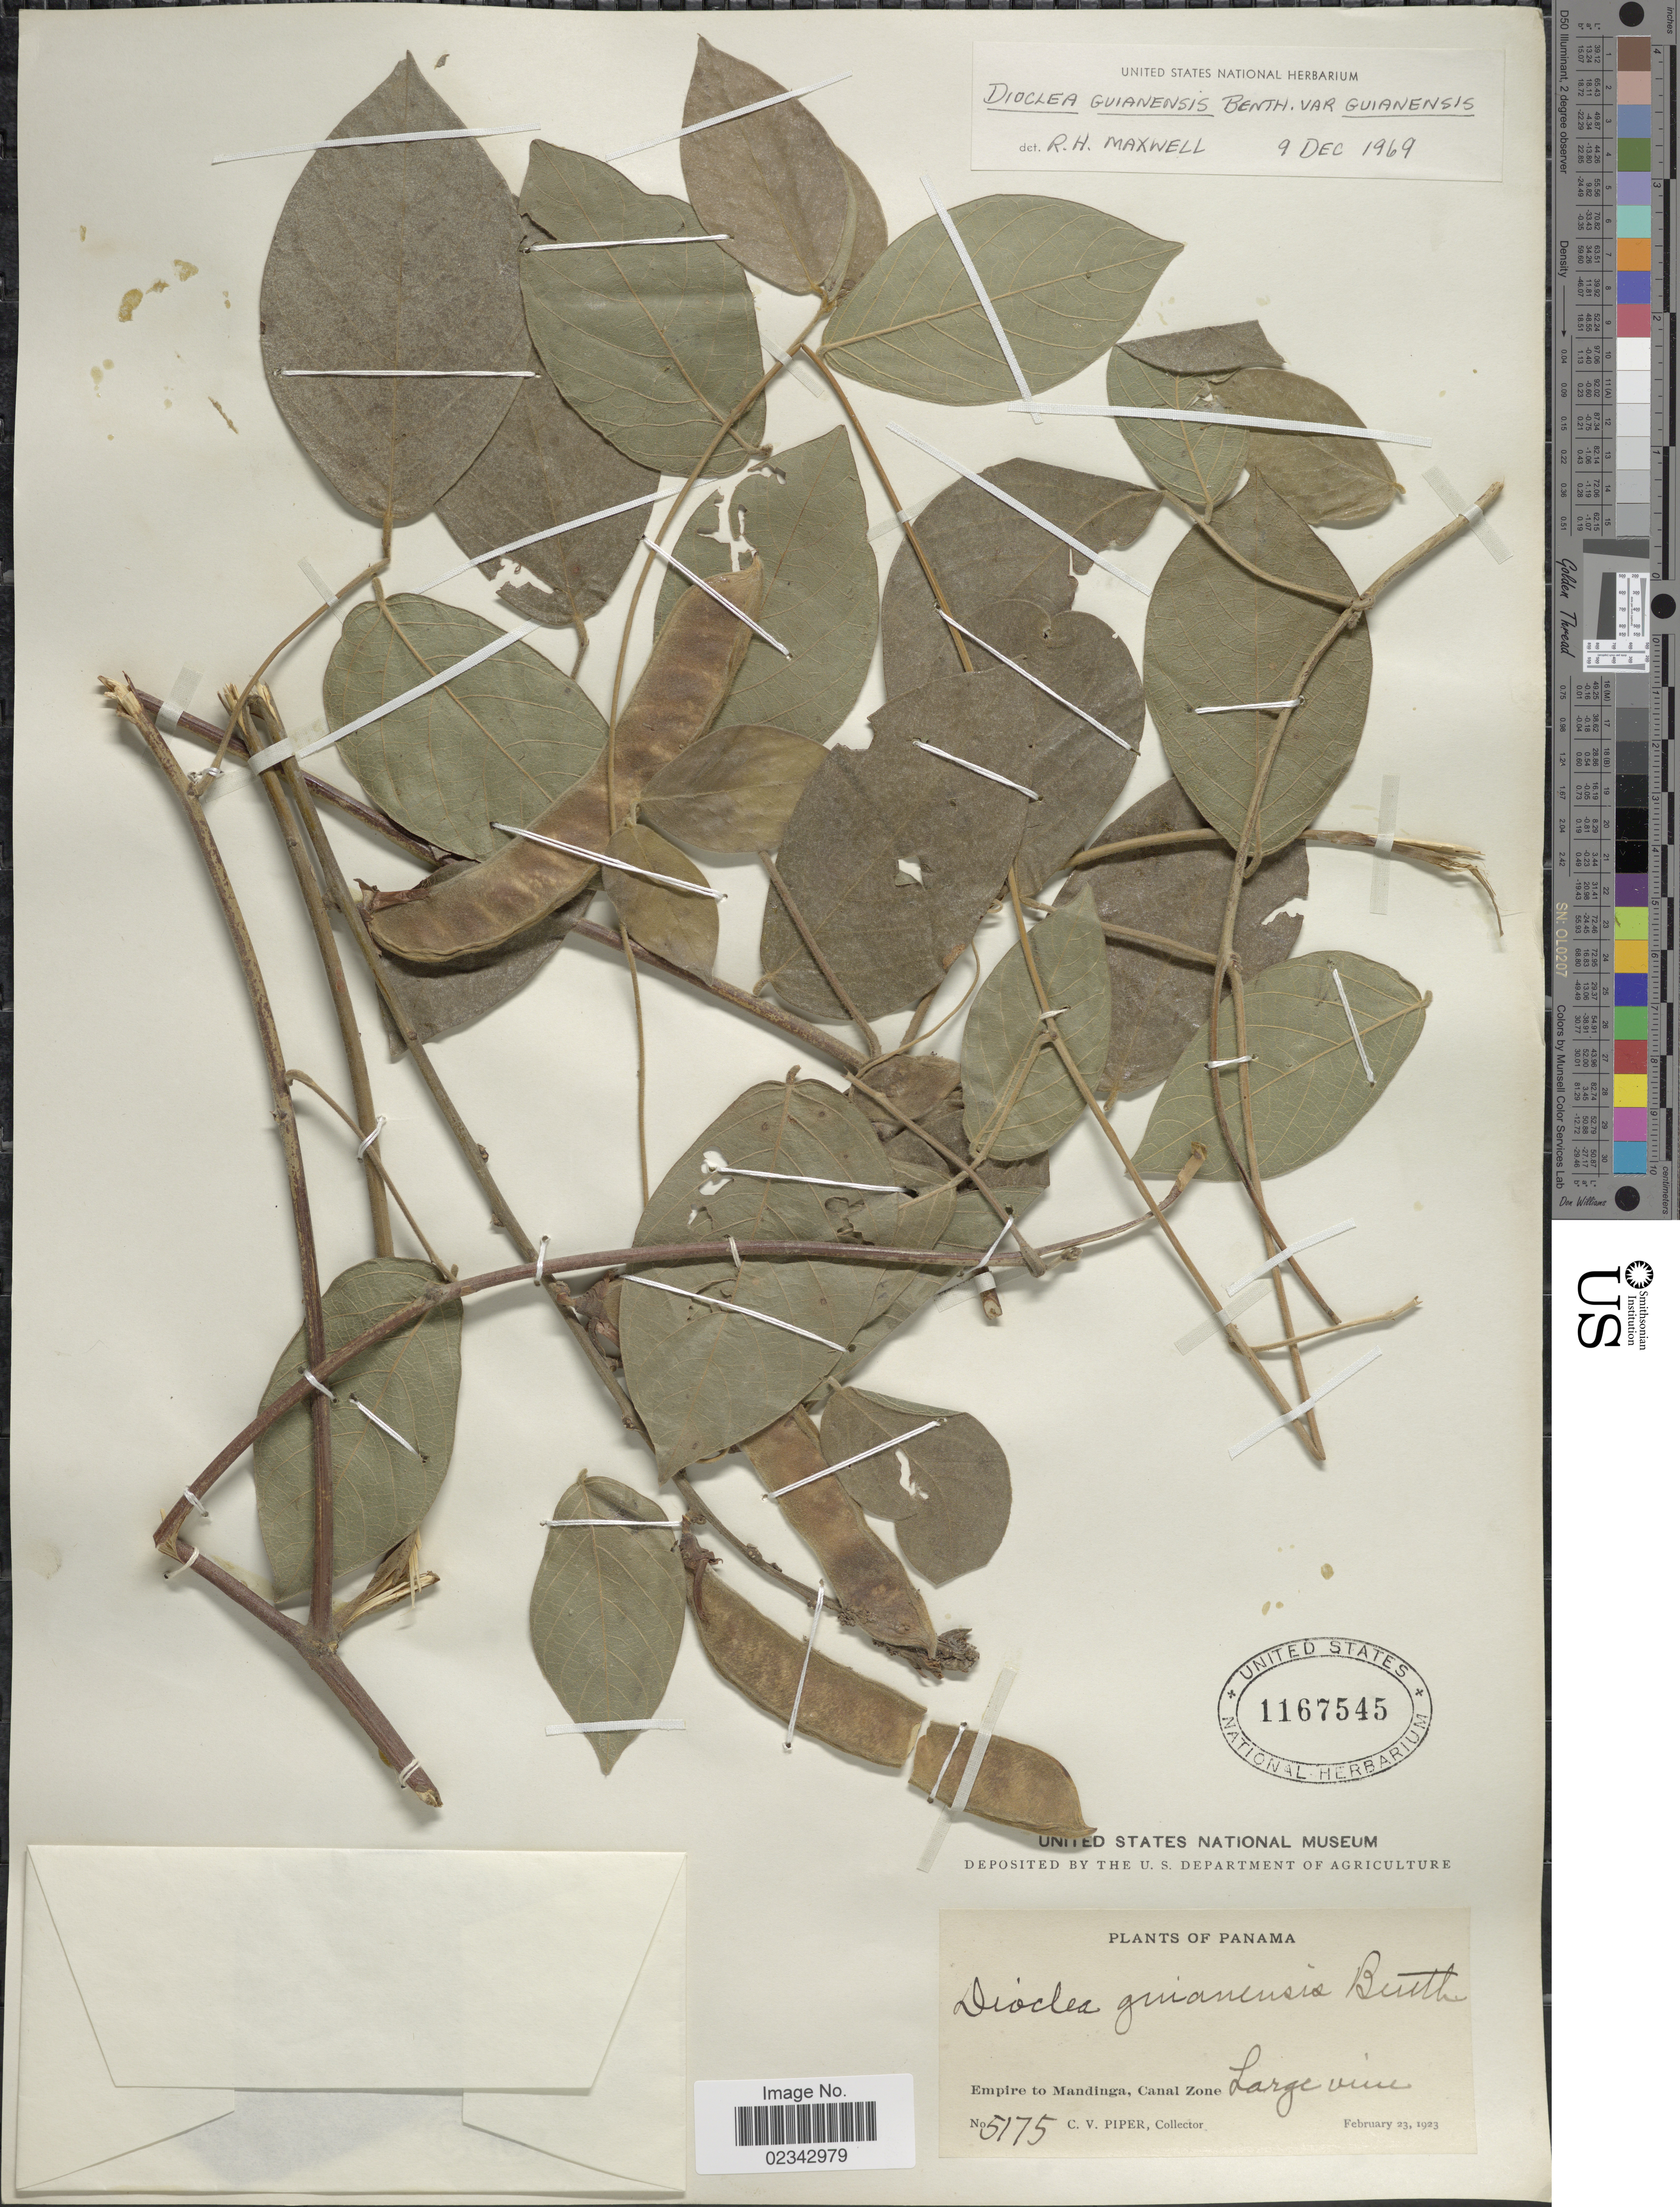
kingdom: Plantae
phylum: Tracheophyta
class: Magnoliopsida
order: Fabales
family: Fabaceae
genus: Dioclea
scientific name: Dioclea guianensis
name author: Benth.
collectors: C. V. Piper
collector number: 5175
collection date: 1923-02-23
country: Panama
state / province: Colón / Panamá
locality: Empire to Mandinga, Canal Zone, Large vine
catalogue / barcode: US 1167545